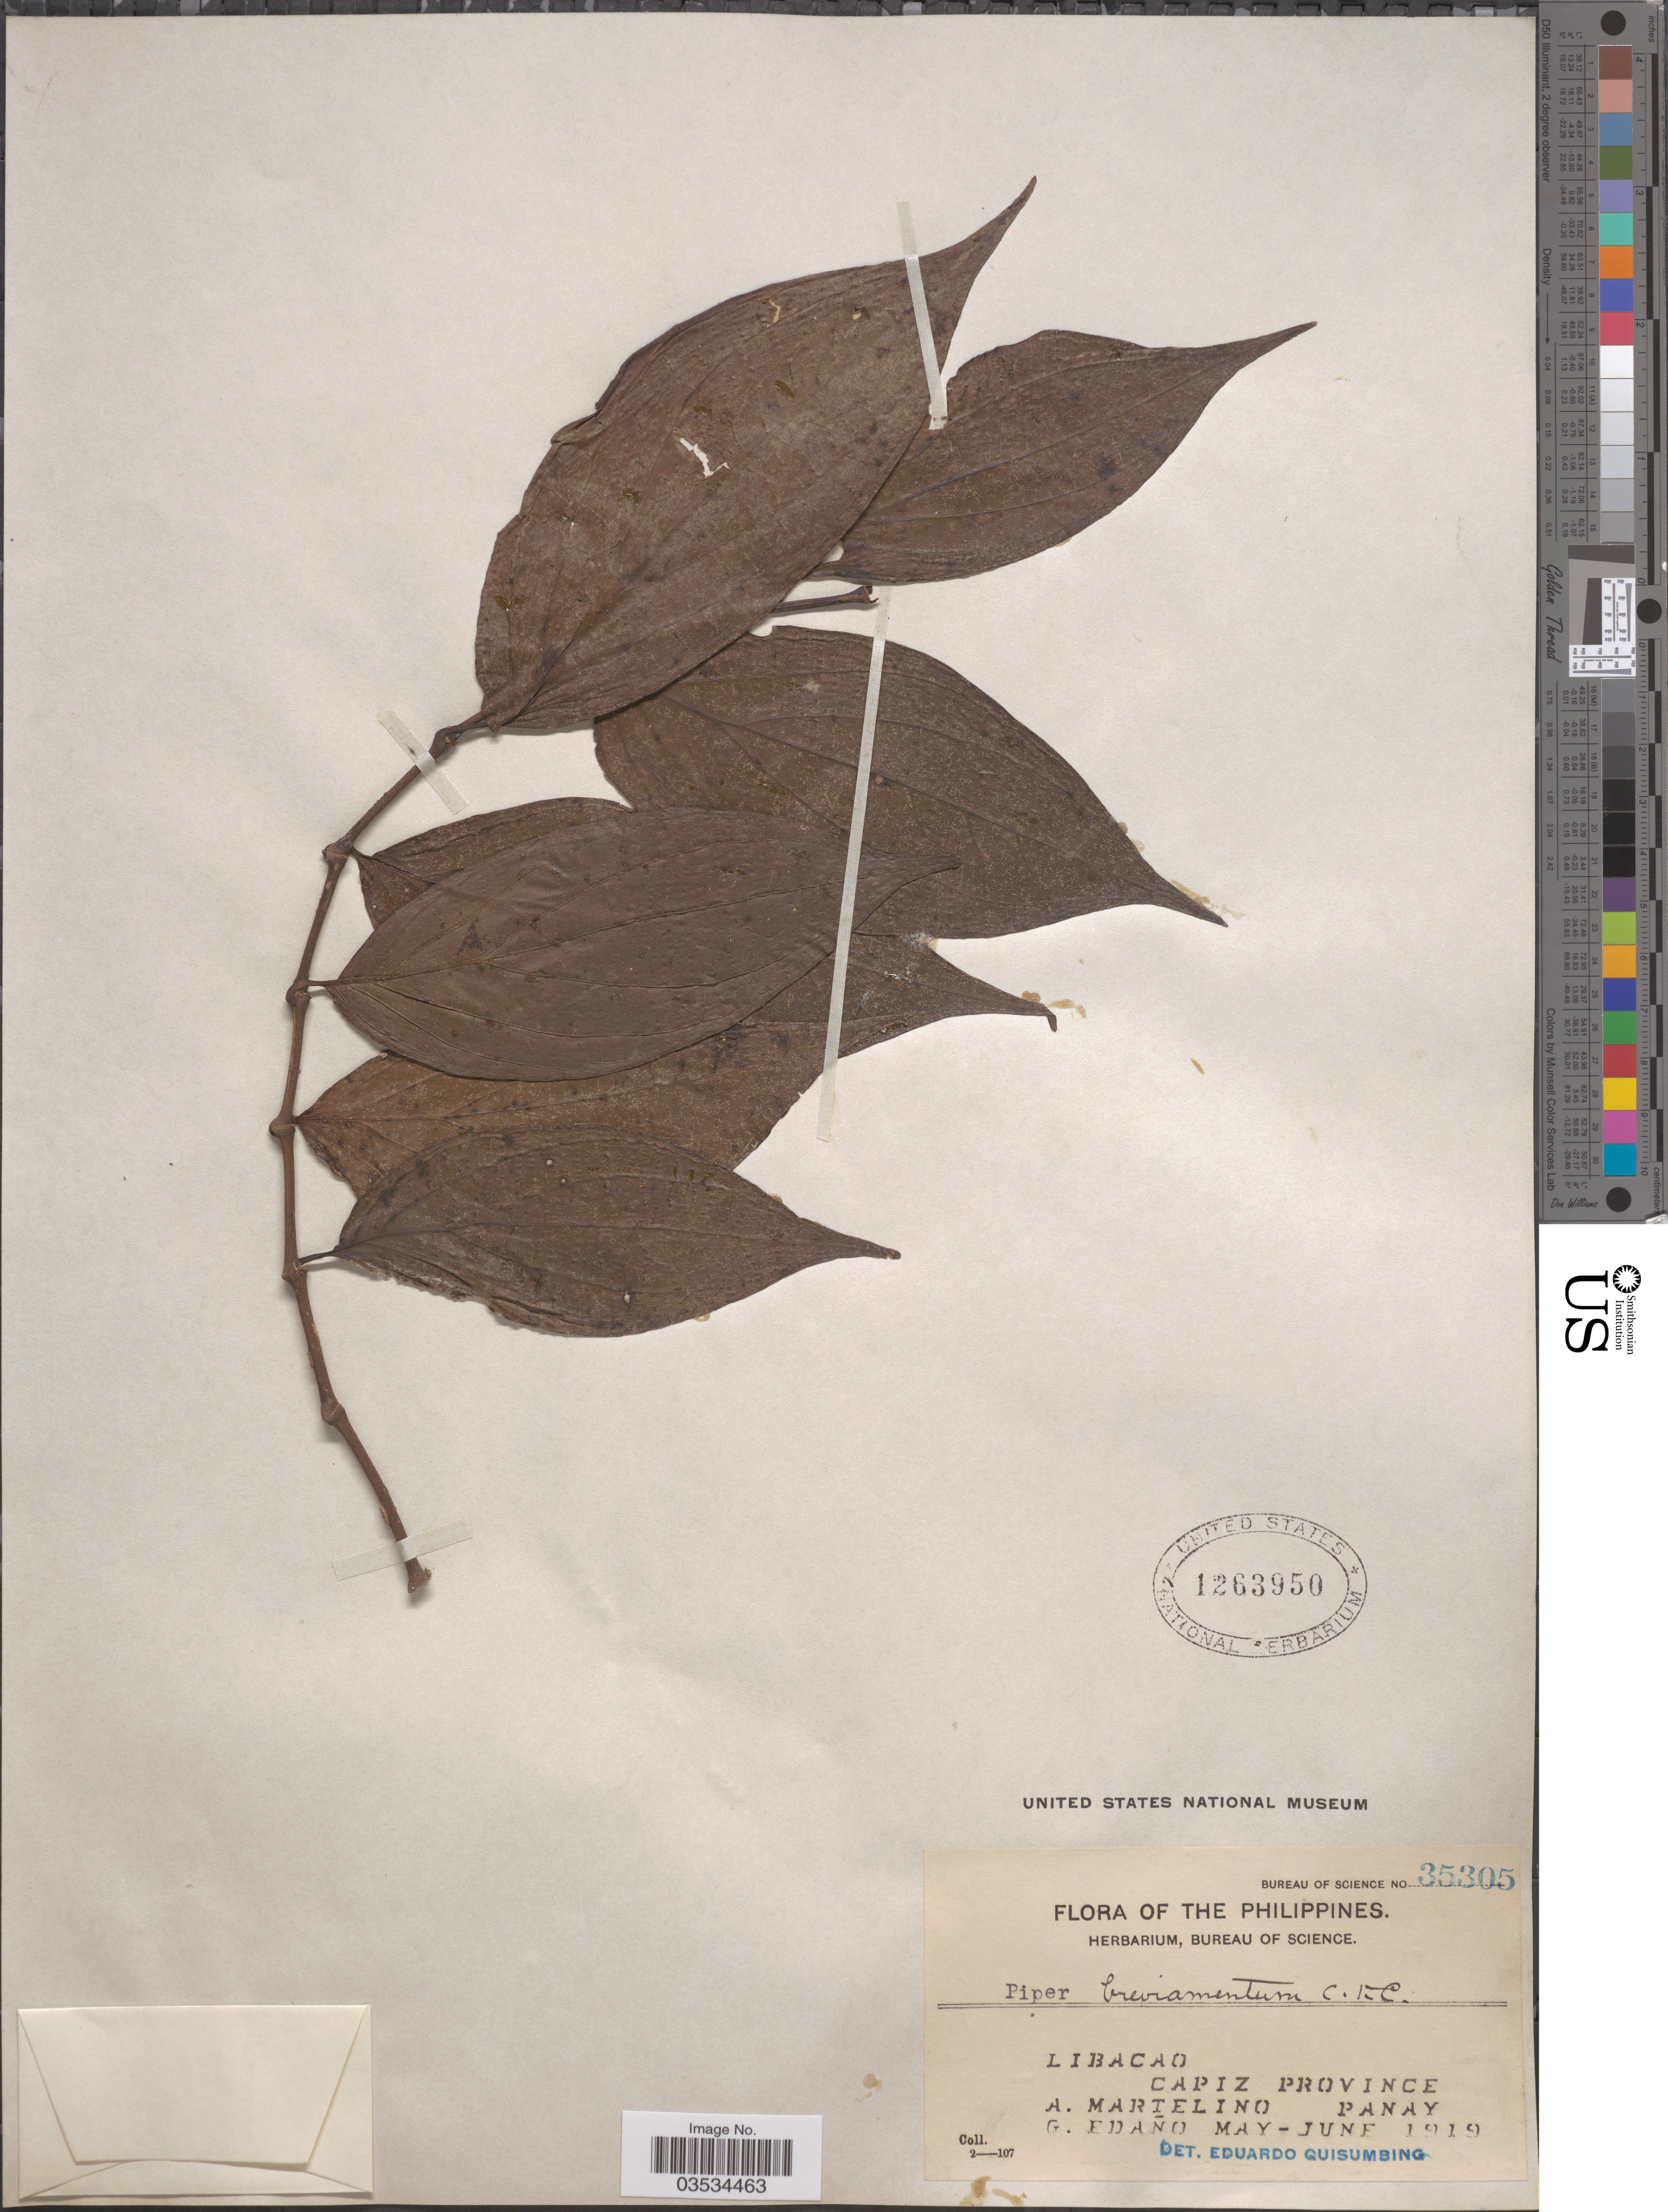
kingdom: Plantae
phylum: Tracheophyta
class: Magnoliopsida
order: Piperales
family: Piperaceae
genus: Piper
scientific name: Piper breviamentum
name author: C. DC.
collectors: A. Martelino & G. Edaño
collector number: Bureau of Science 35305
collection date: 1919-05/1919-06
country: Philippines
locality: Libacao. Capiz Province. Panay.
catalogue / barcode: US 1263950